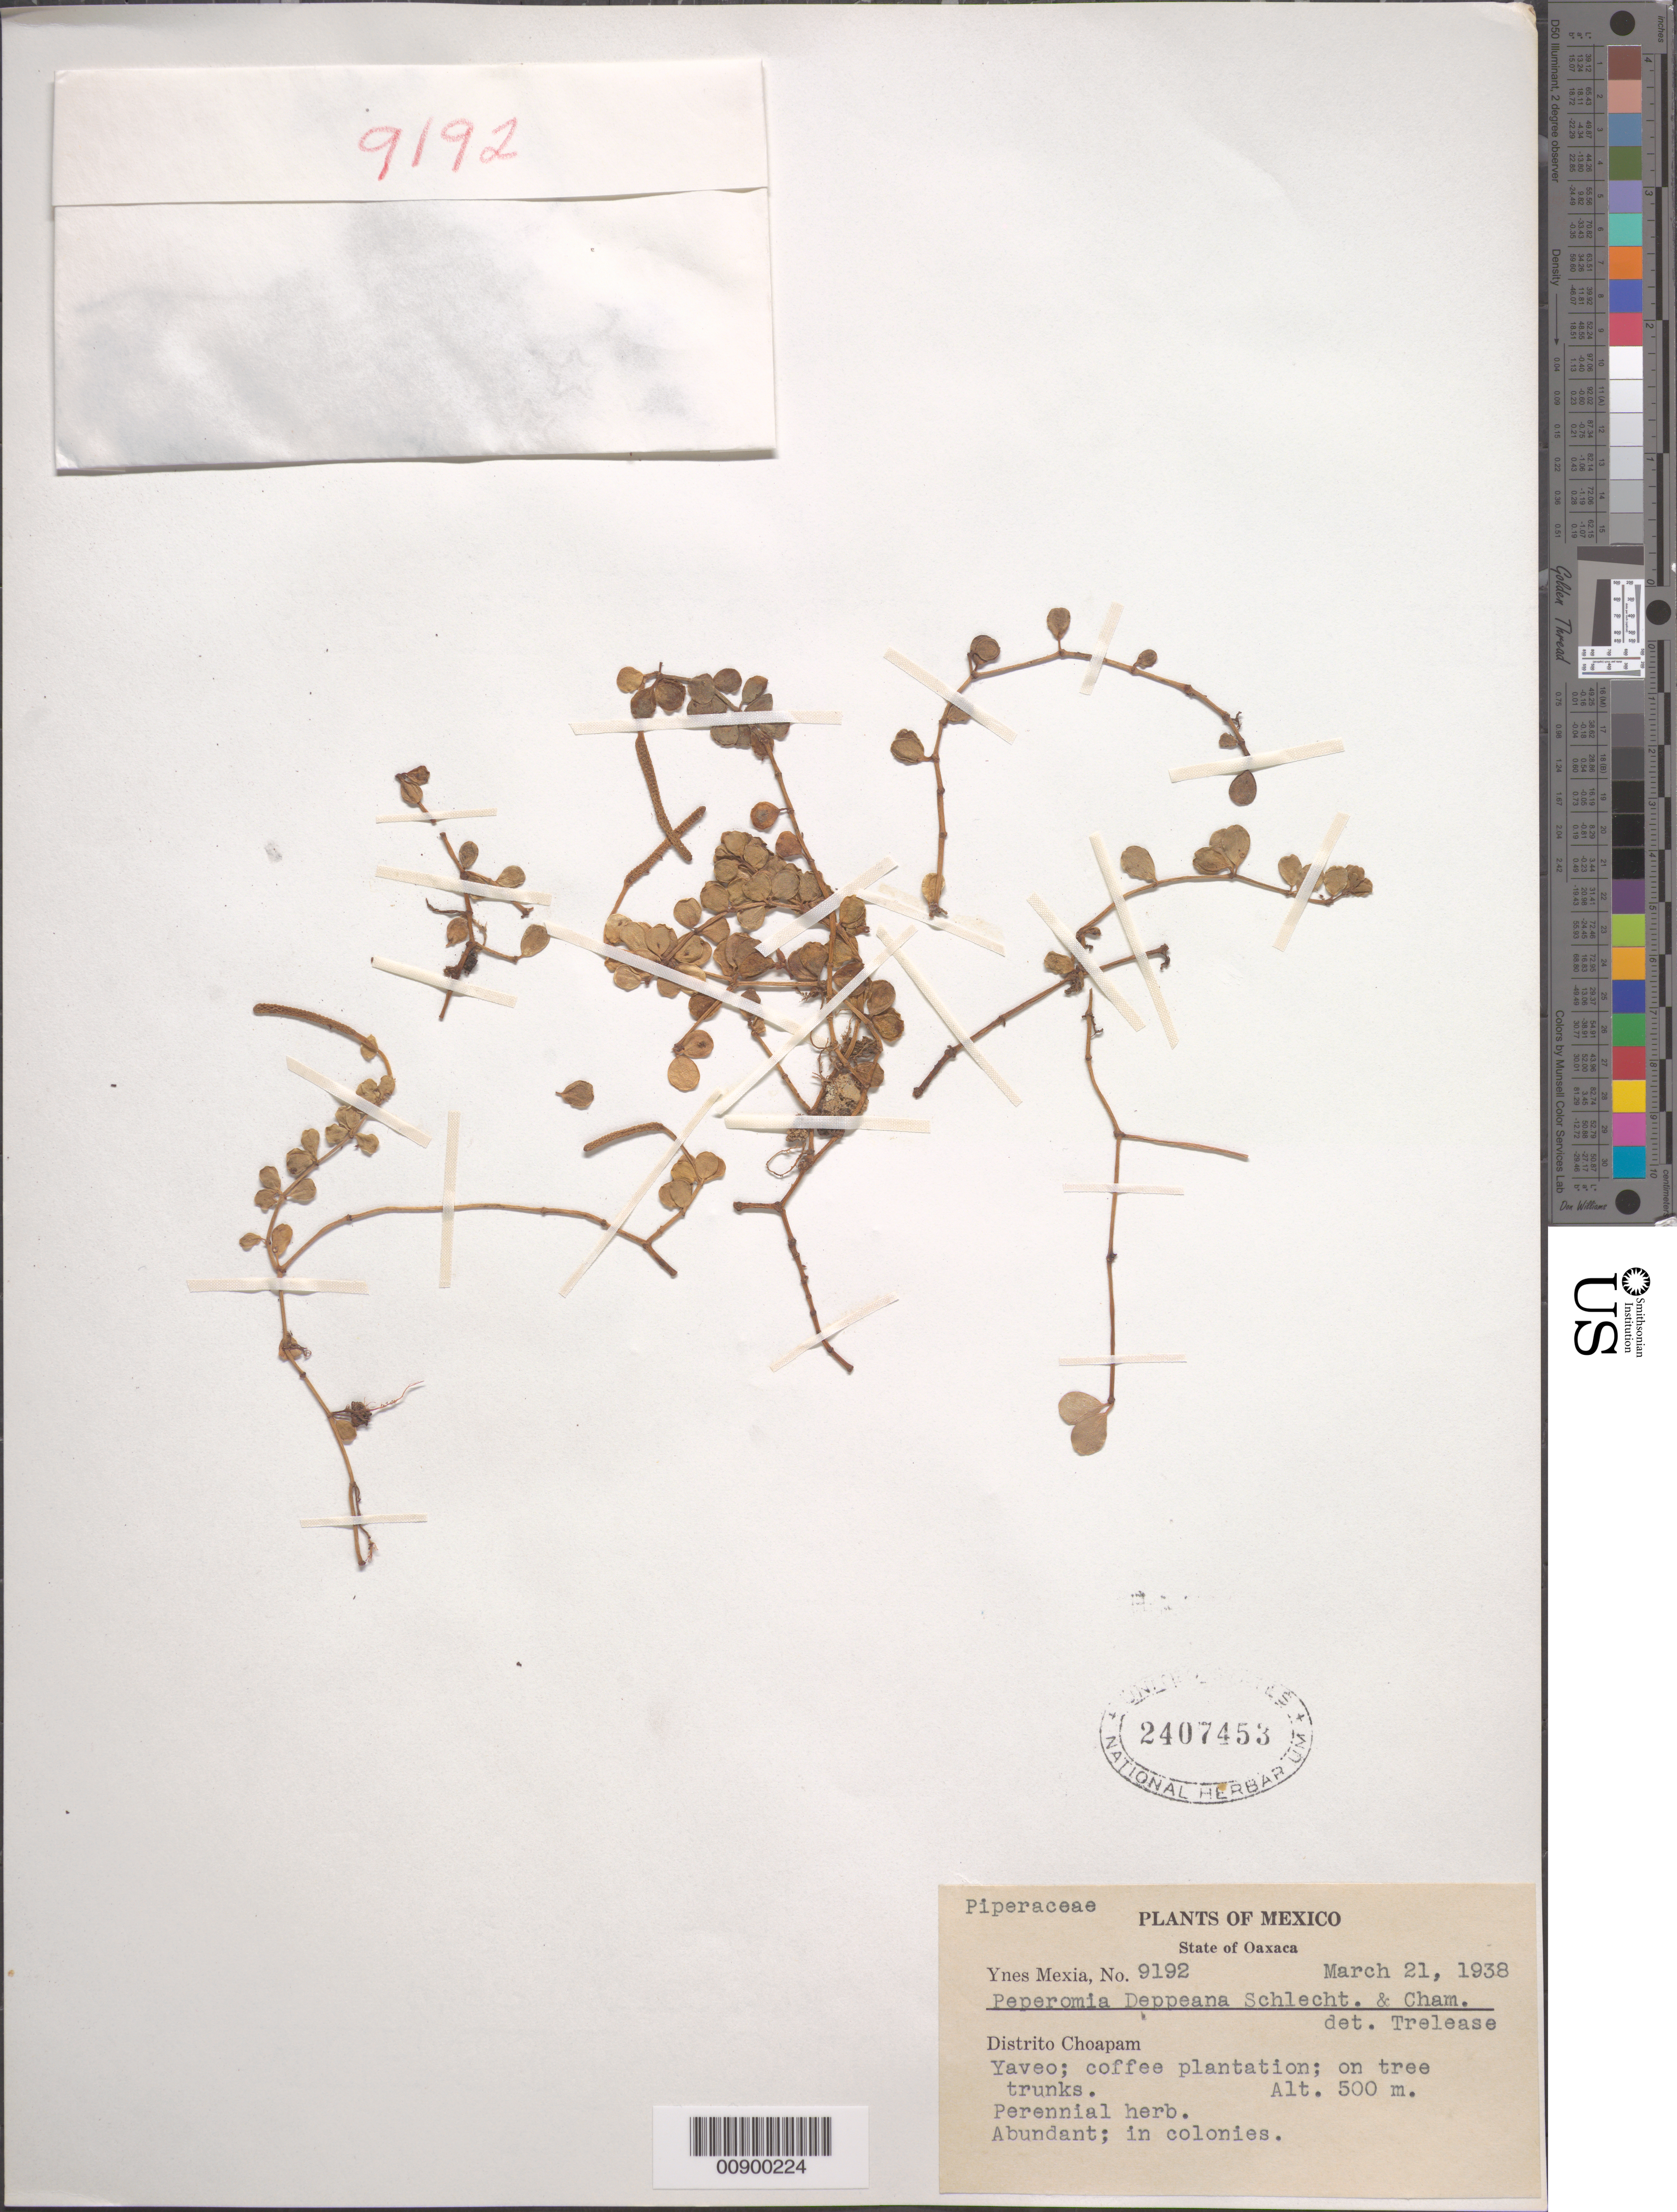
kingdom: Plantae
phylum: Tracheophyta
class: Magnoliopsida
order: Piperales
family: Piperaceae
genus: Peperomia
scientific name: Peperomia deppeana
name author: Schltdl. & Cham.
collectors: Y. Mexia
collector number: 9192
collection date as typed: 21 Mar 1938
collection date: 1938-03-21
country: Mexico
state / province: Oaxaca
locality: Yaveo, Distrito Choapam, State of Oaxaca.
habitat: Coffee plantation; on tree trunks.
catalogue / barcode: US 2407453